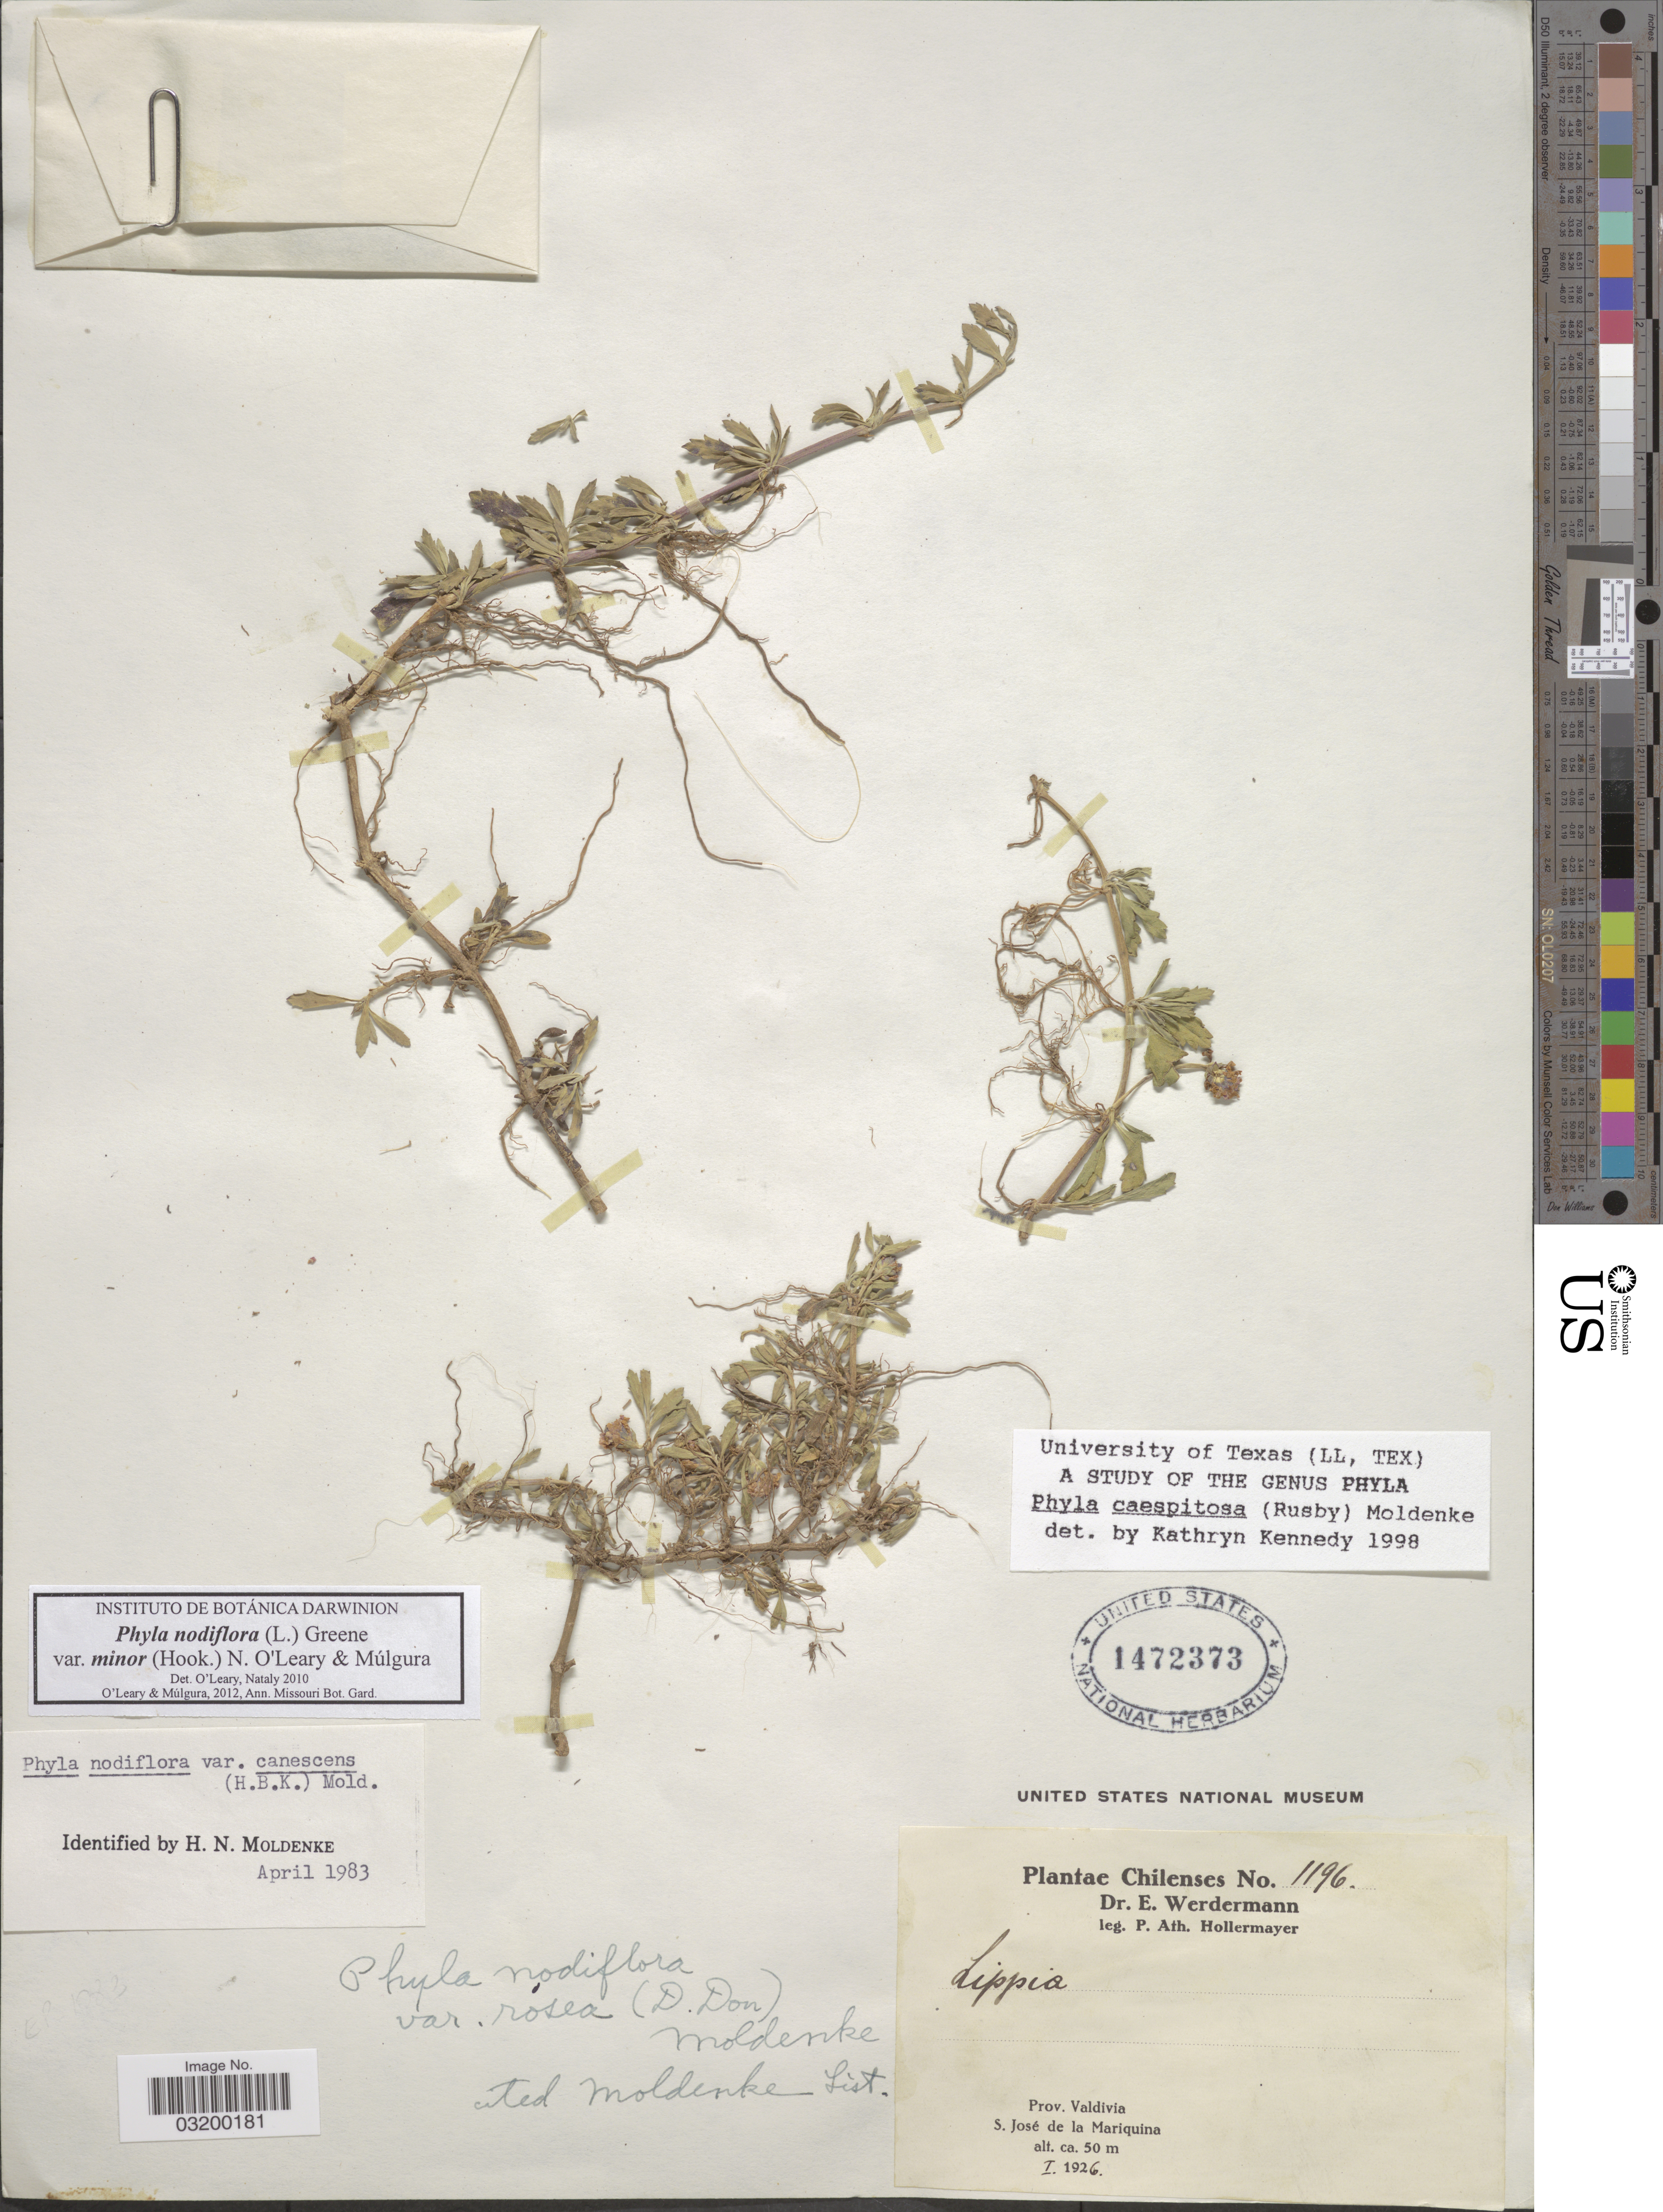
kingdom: Plantae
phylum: Tracheophyta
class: Magnoliopsida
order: Lamiales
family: Verbenaceae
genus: Phyla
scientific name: Phyla nodiflora var. minor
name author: (Hook.) N. O'Leary & Mulgura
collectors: P. Hollermayer & E. Werdermann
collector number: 1196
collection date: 1926-01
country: Chile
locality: Prov. Valdivia. S. José de la Mariquina.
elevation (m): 50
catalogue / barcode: US 1472373